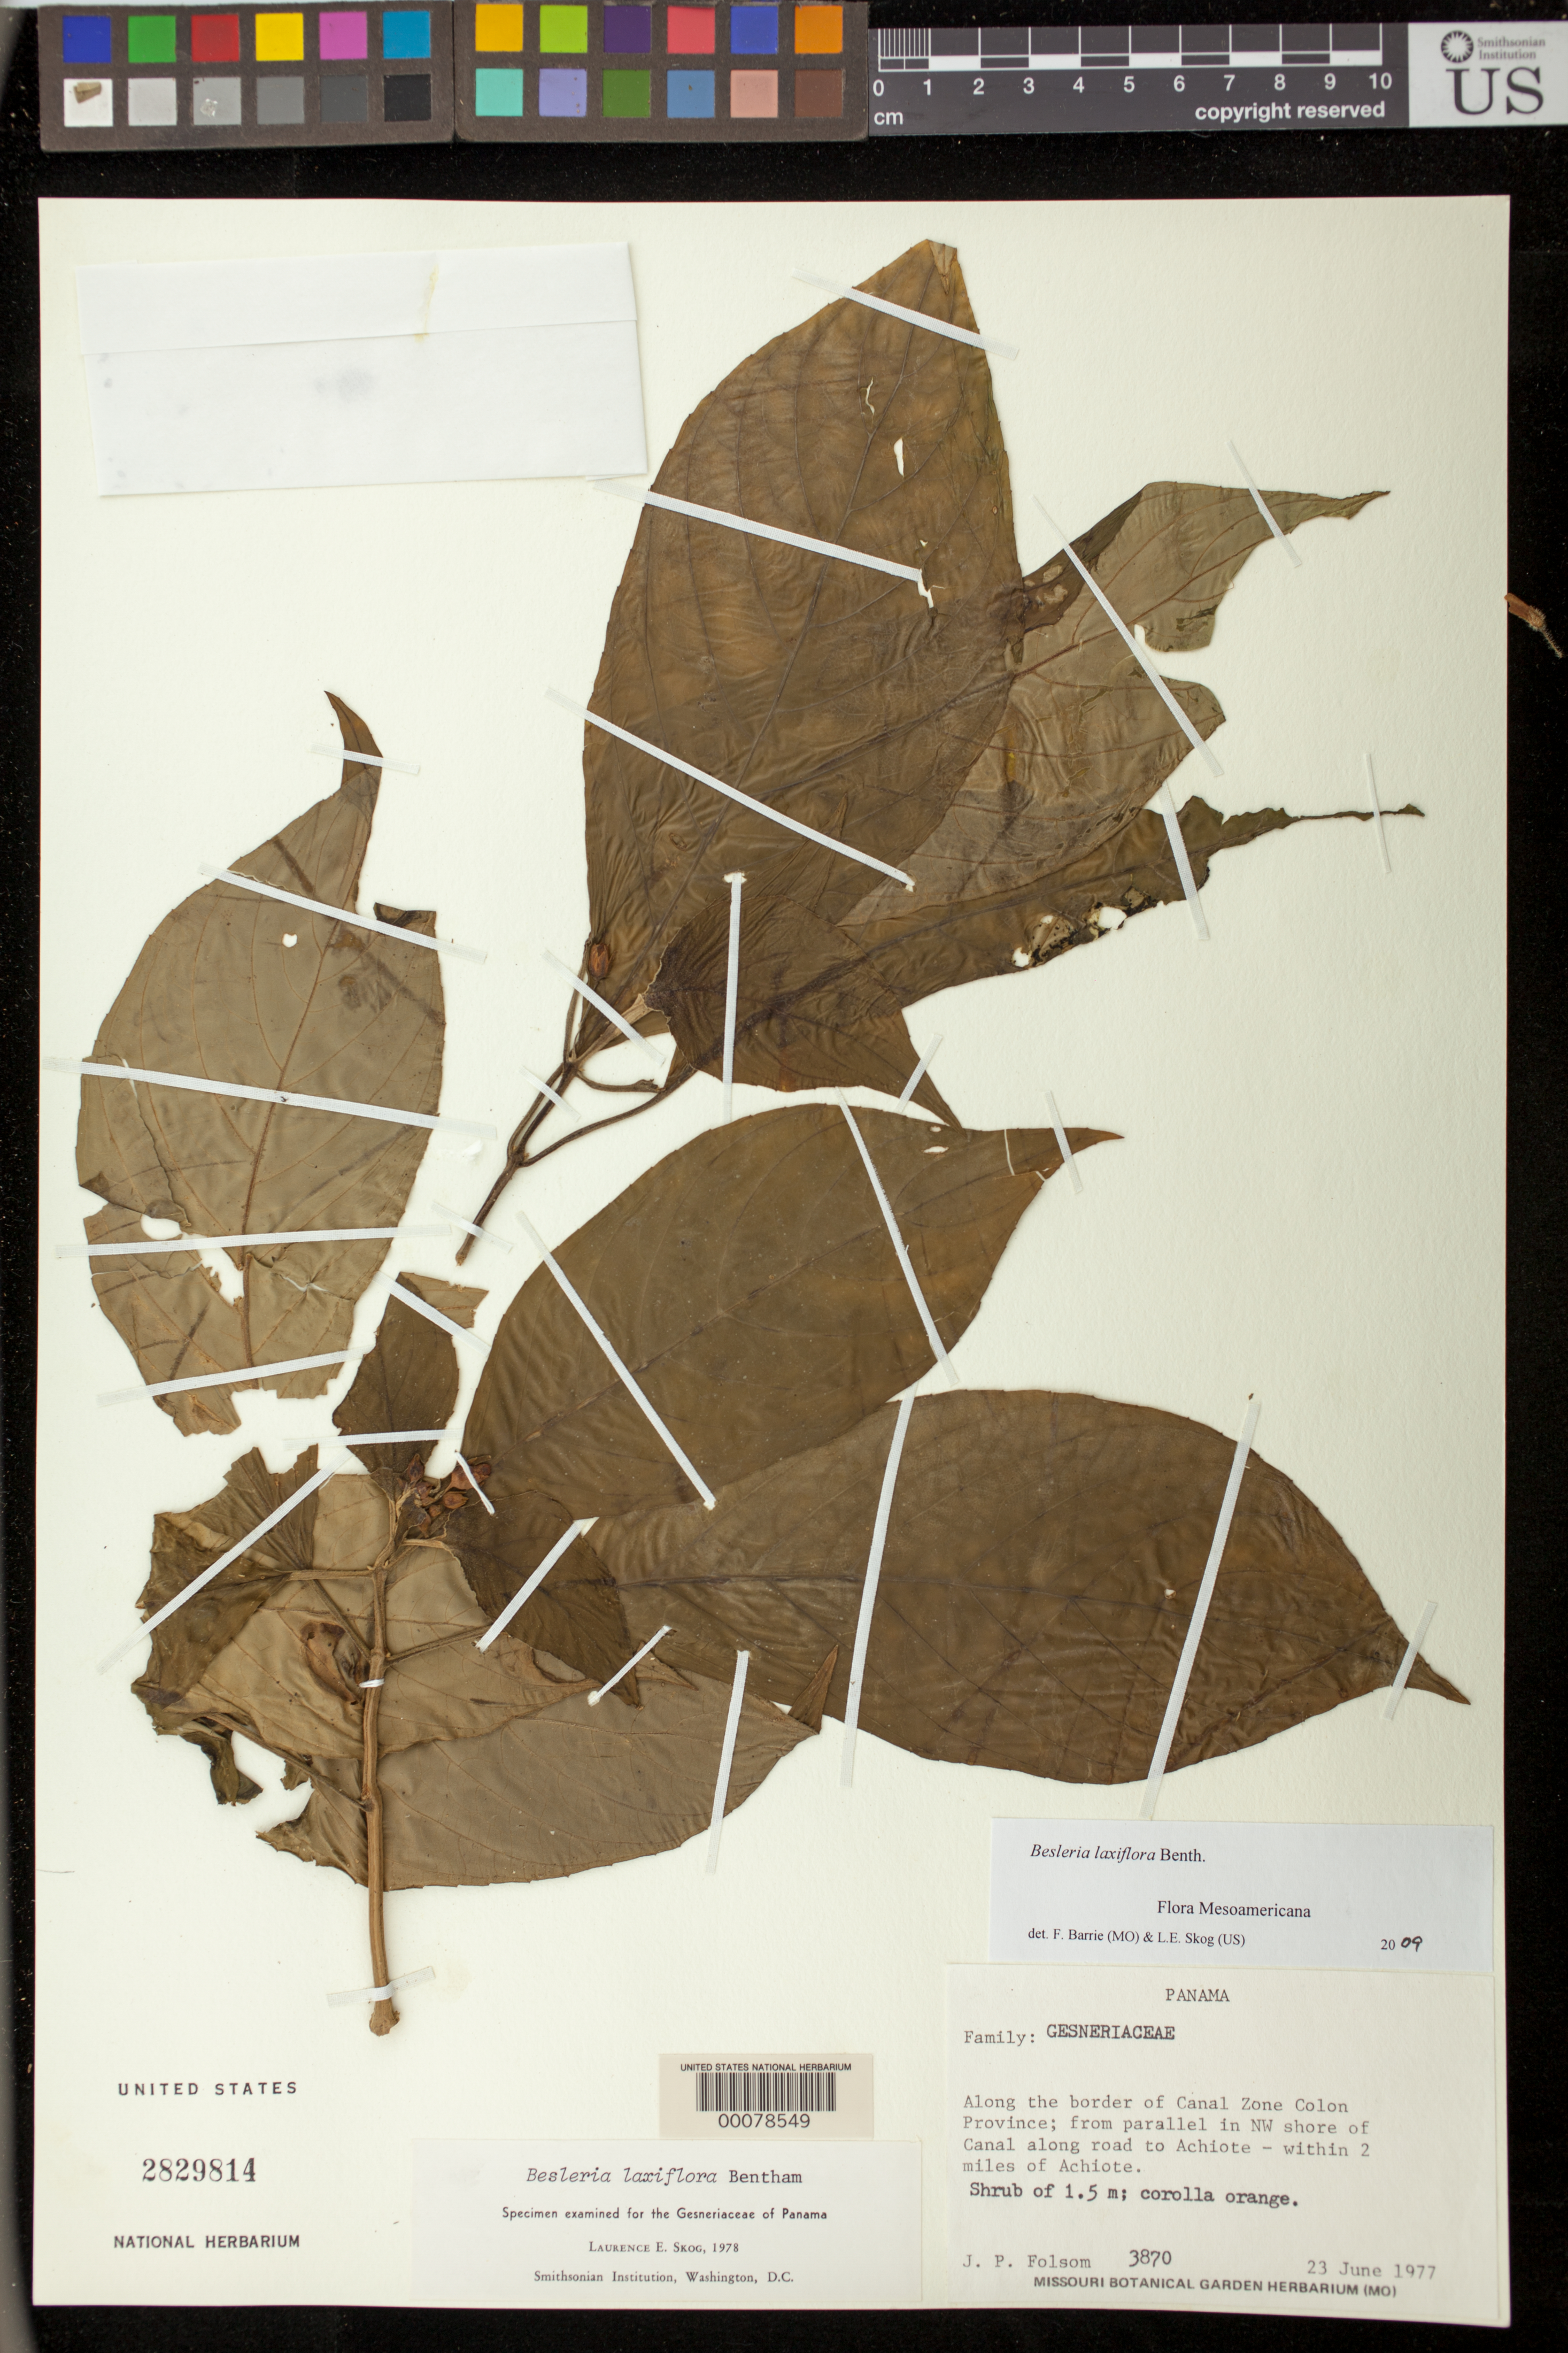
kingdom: Plantae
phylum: Tracheophyta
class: Magnoliopsida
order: Lamiales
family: Gesneriaceae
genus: Besleria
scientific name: Besleria laxiflora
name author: Benth.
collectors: J. P. Folsom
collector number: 3870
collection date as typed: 23 Jun 1977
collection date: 1977-06-23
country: Panama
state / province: Colón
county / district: Canal Zone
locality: Along the border of Canal Zone - Colon province, from parallel in NW shore of Canal along road to Achiote, within 2 mi of Achiote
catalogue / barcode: US 2829814